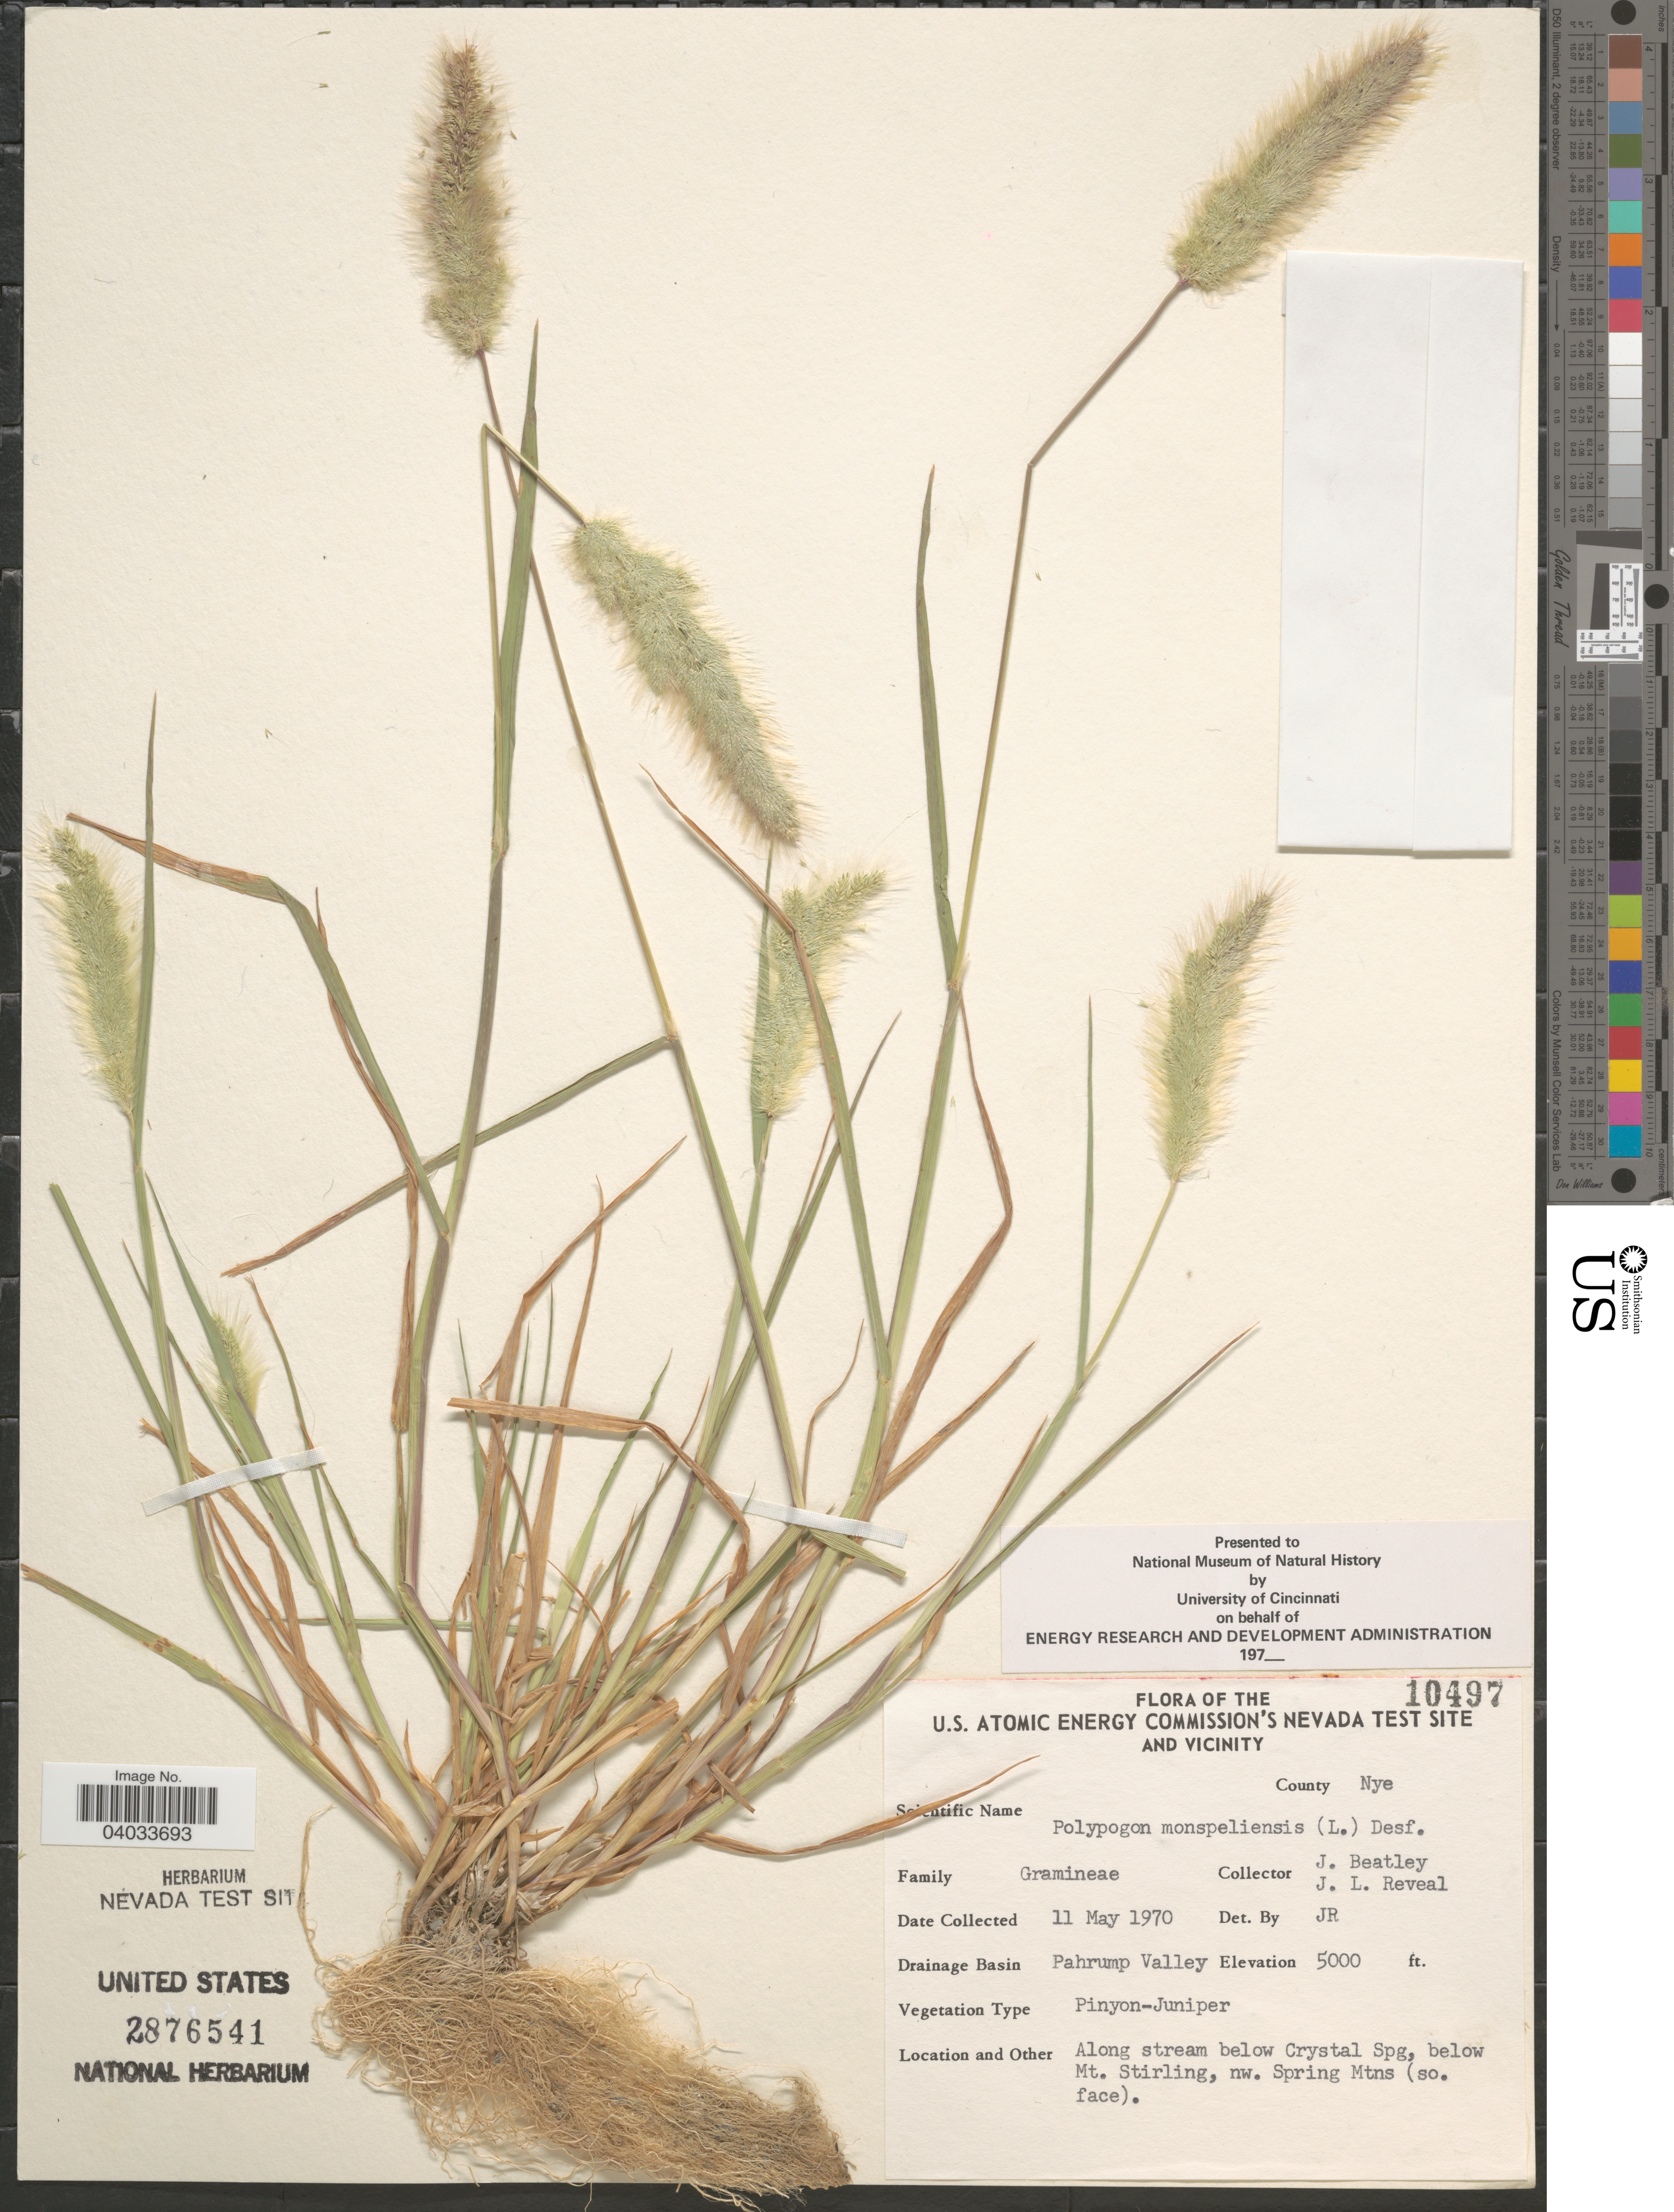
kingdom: Plantae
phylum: Tracheophyta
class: Liliopsida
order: Poales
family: Poaceae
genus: Polypogon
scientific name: Polypogon monspeliensis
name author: (L.) Desf.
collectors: J. C. Beatley & J. L. Reveal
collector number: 10497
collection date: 1970-05-11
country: United States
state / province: Nevada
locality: U.S. Atomic Energy Commission's Nevada Test Site and vicinity. County Nye. Drainage Basin Pahrump Valley. Along stream below Crystal Spg, below Mt. Stirling, nw. Spring Mtns (so. face).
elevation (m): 1524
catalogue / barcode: US 2876541